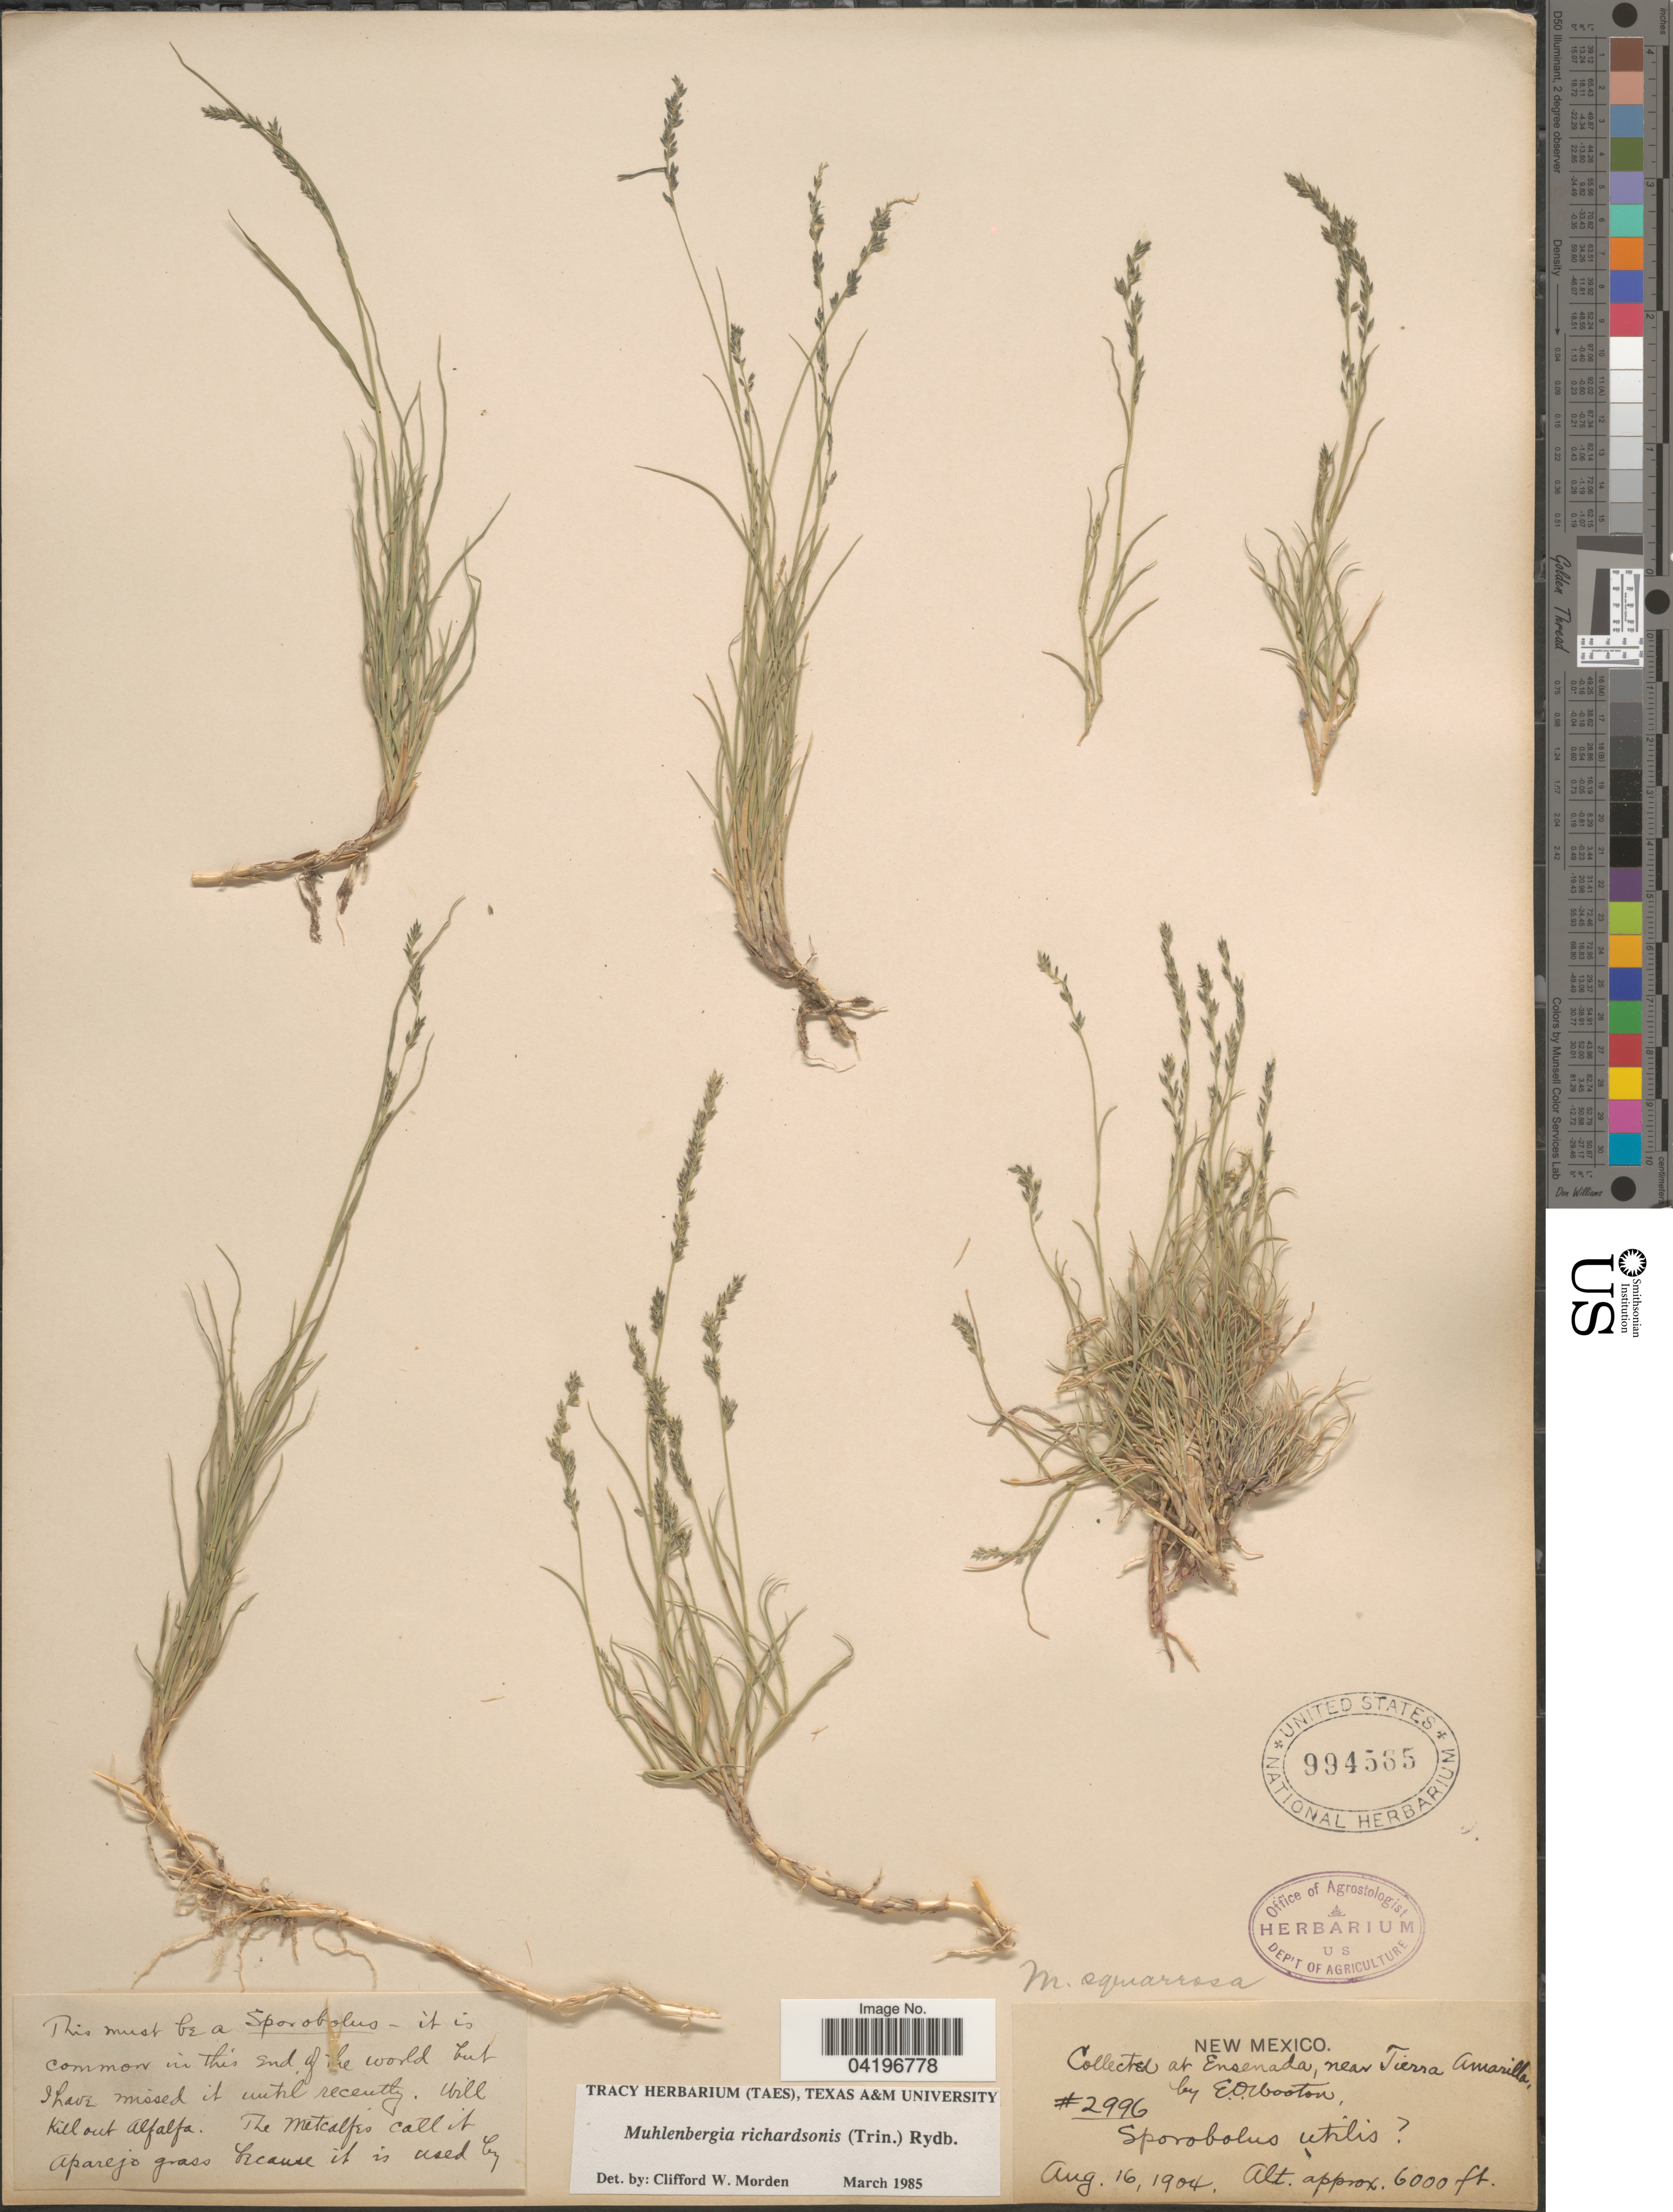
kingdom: Plantae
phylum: Tracheophyta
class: Liliopsida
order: Poales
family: Poaceae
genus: Muhlenbergia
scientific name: Muhlenbergia richardsonis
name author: (Trin.) Rydb.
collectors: E. O. Wooton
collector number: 2996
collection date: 1904-08-16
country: United States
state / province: New Mexico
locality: Ensenada, near Tierra Amarilla.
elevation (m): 1829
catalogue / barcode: US 994565